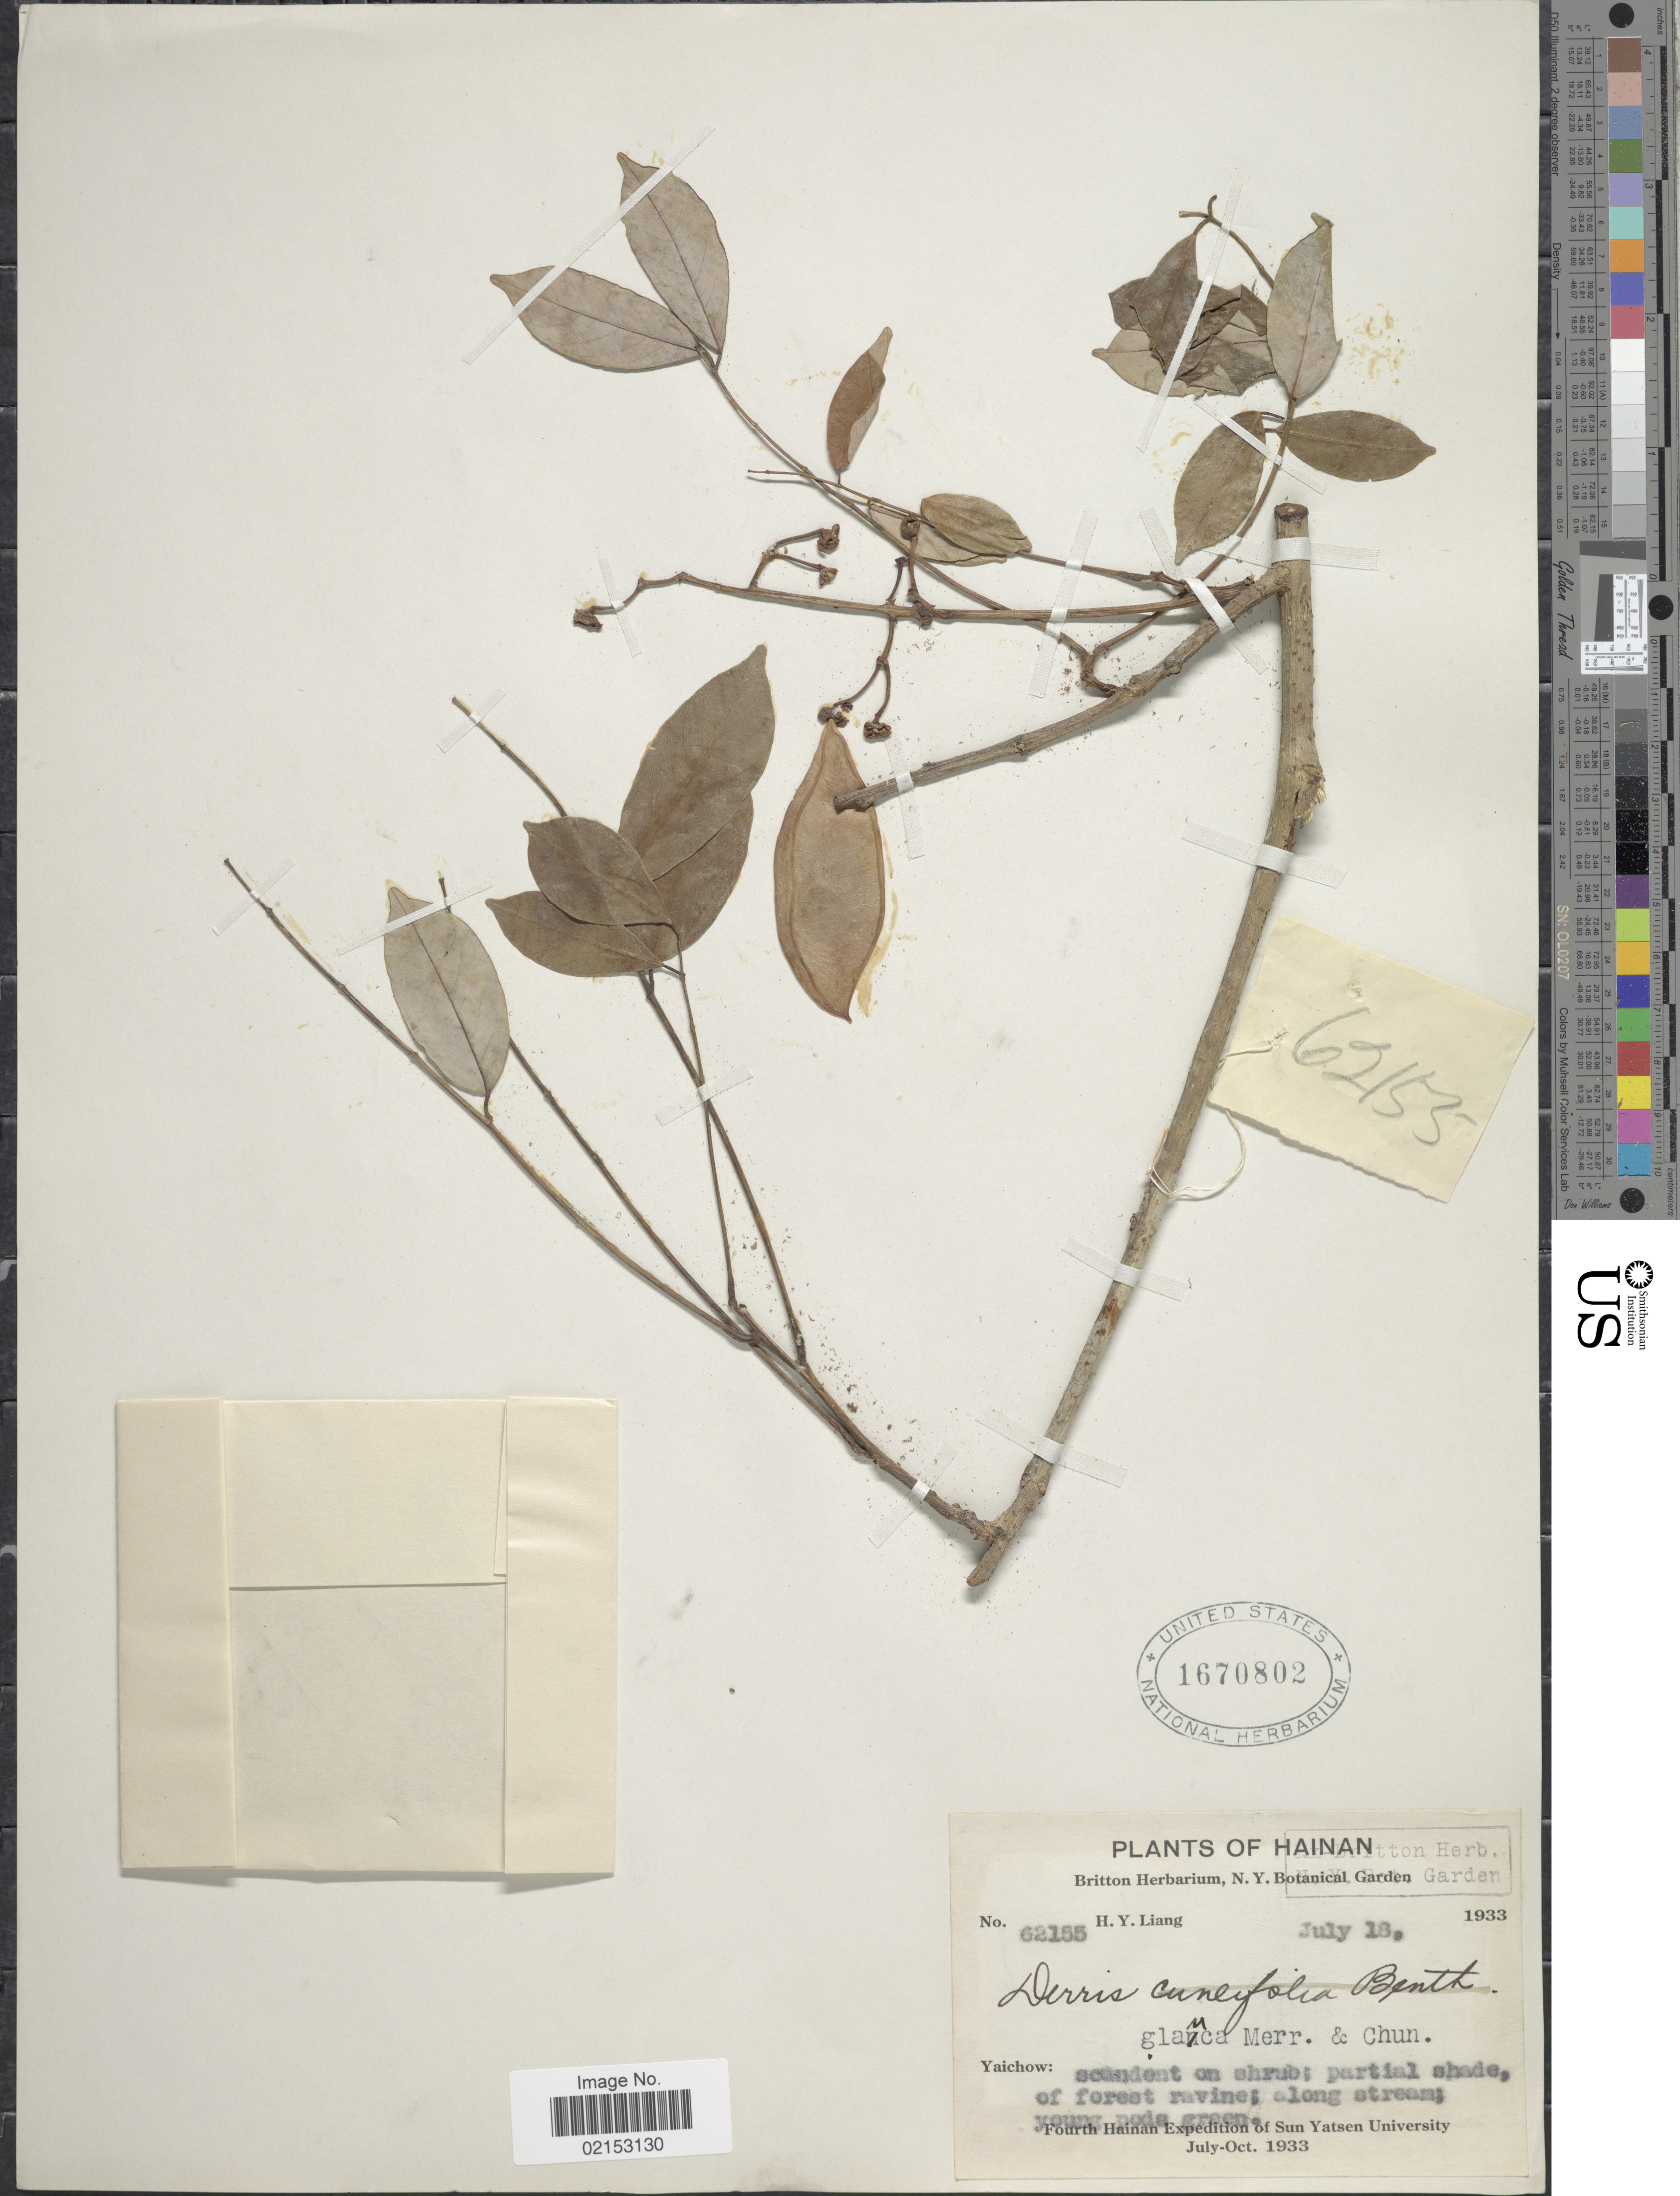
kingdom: Plantae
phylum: Tracheophyta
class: Magnoliopsida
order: Fabales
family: Fabaceae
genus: Derris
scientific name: Derris cuneifolia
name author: Benth.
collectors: H. Y. Liang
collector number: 62155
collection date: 1933-07-18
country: China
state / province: Hainan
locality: Yaichow: along stream; young pods green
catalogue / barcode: US 1670802